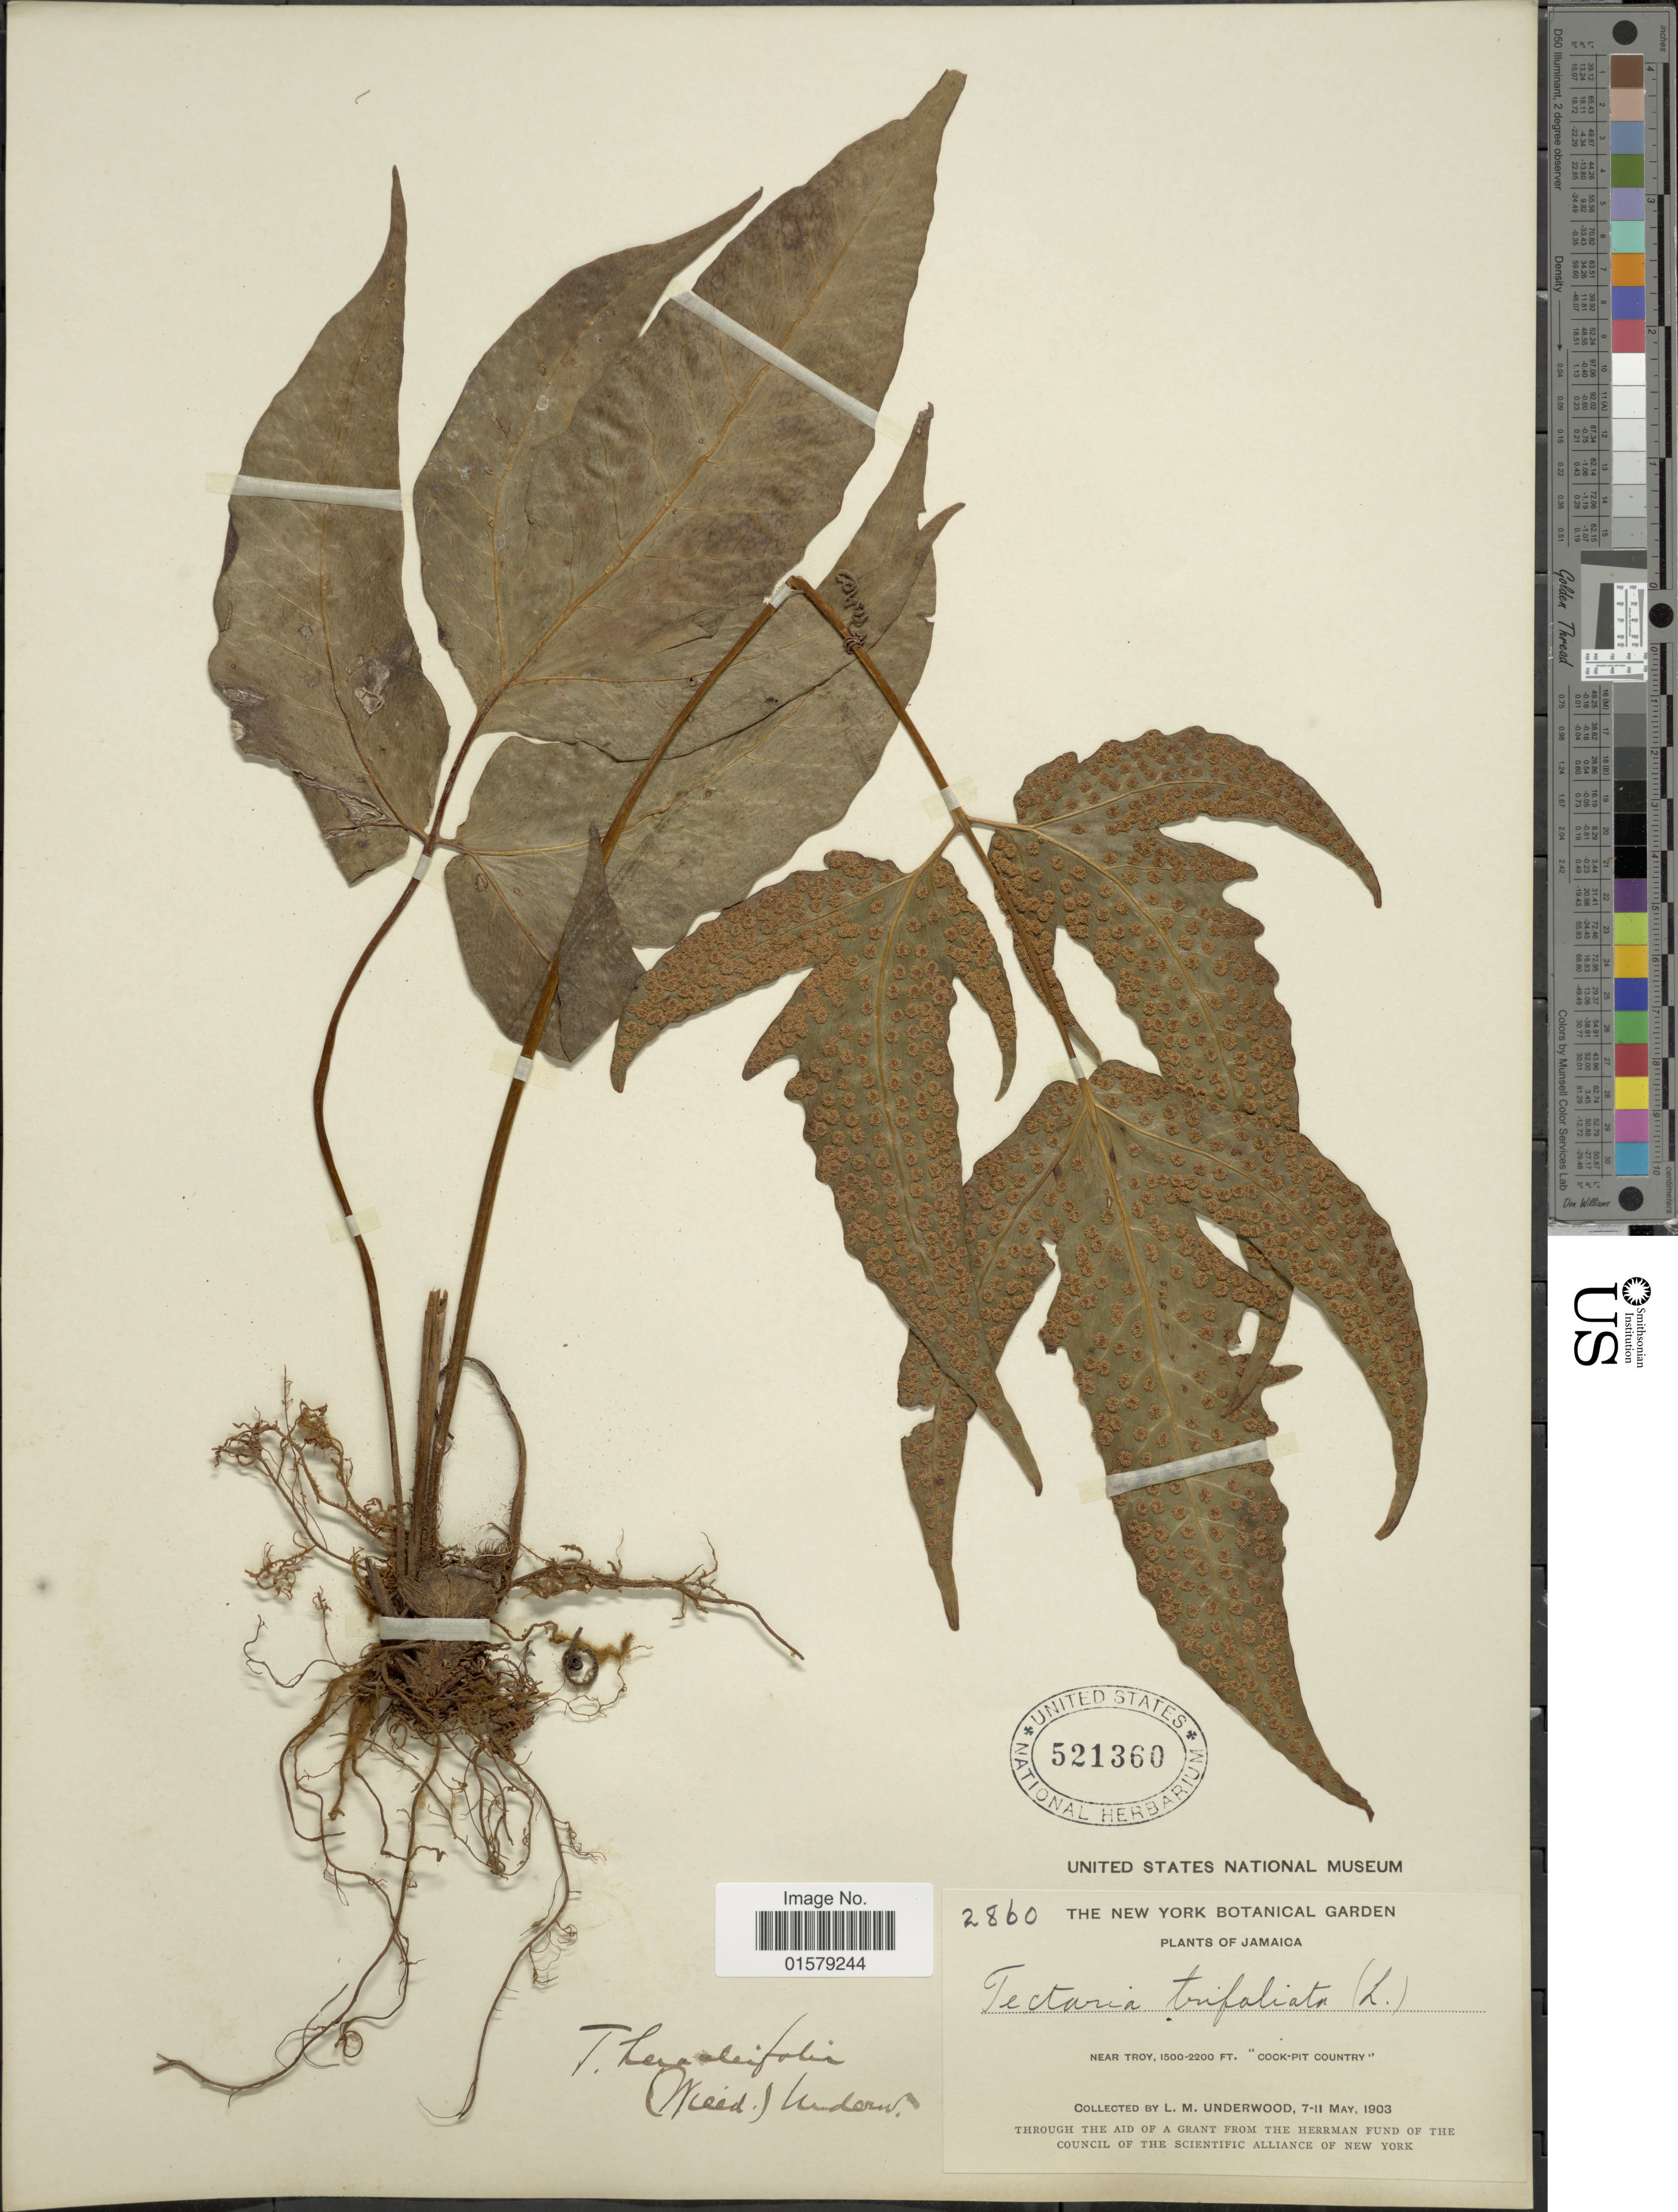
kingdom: Plantae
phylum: Tracheophyta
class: Polypodiopsida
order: Polypodiales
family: Tectariaceae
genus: Tectaria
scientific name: Tectaria heracleifolia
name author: (Willd.) Underw.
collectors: L. M. Underwood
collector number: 2860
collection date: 1903-05-07/1903-05-11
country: Jamaica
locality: Near Troy, "Cock-Pit Country".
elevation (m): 457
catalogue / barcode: US 521360